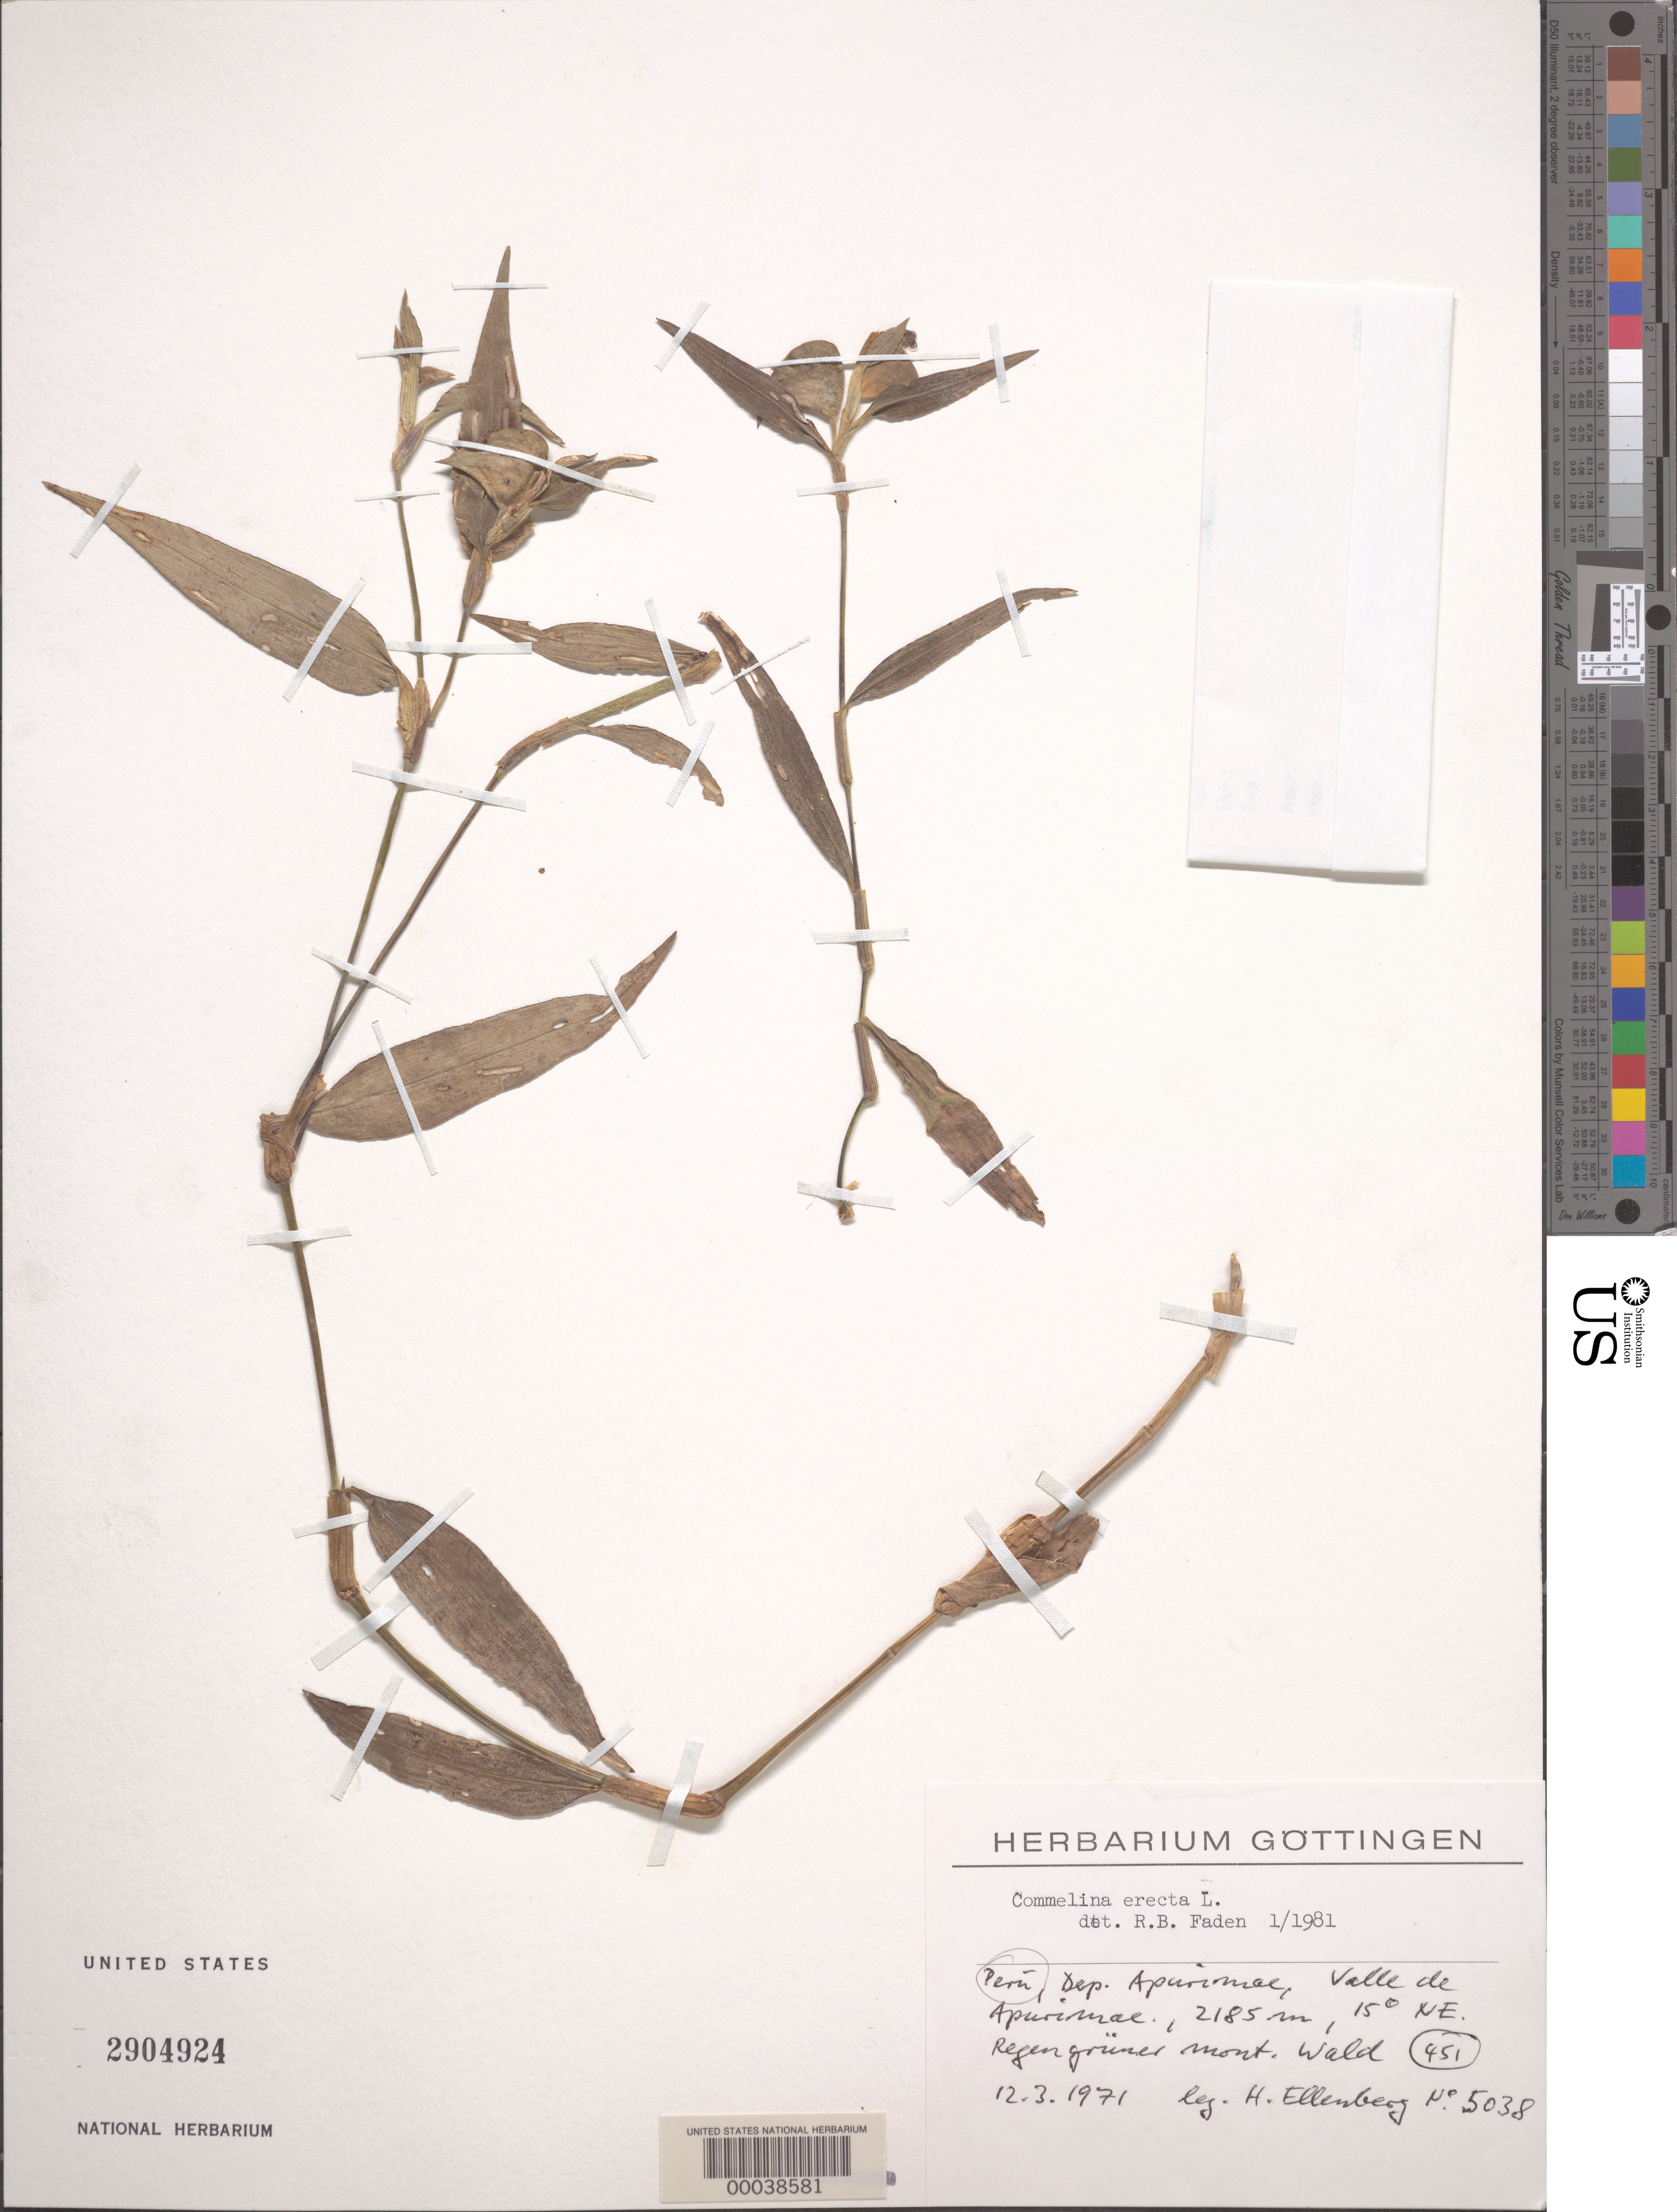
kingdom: Plantae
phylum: Tracheophyta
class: Liliopsida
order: Commelinales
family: Commelinaceae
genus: Commelina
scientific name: Commelina erecta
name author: L.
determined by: Faden, Robert B., (US), Smithsonian Institution - National Museum of Natural History (UNITED STATES)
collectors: H. Ellenberg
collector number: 5038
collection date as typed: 12 Mar 1971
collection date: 1971-03-12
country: Peru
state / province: Apurímac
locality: Regengrüner Mountain [?]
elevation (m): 2185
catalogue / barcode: US 2904924